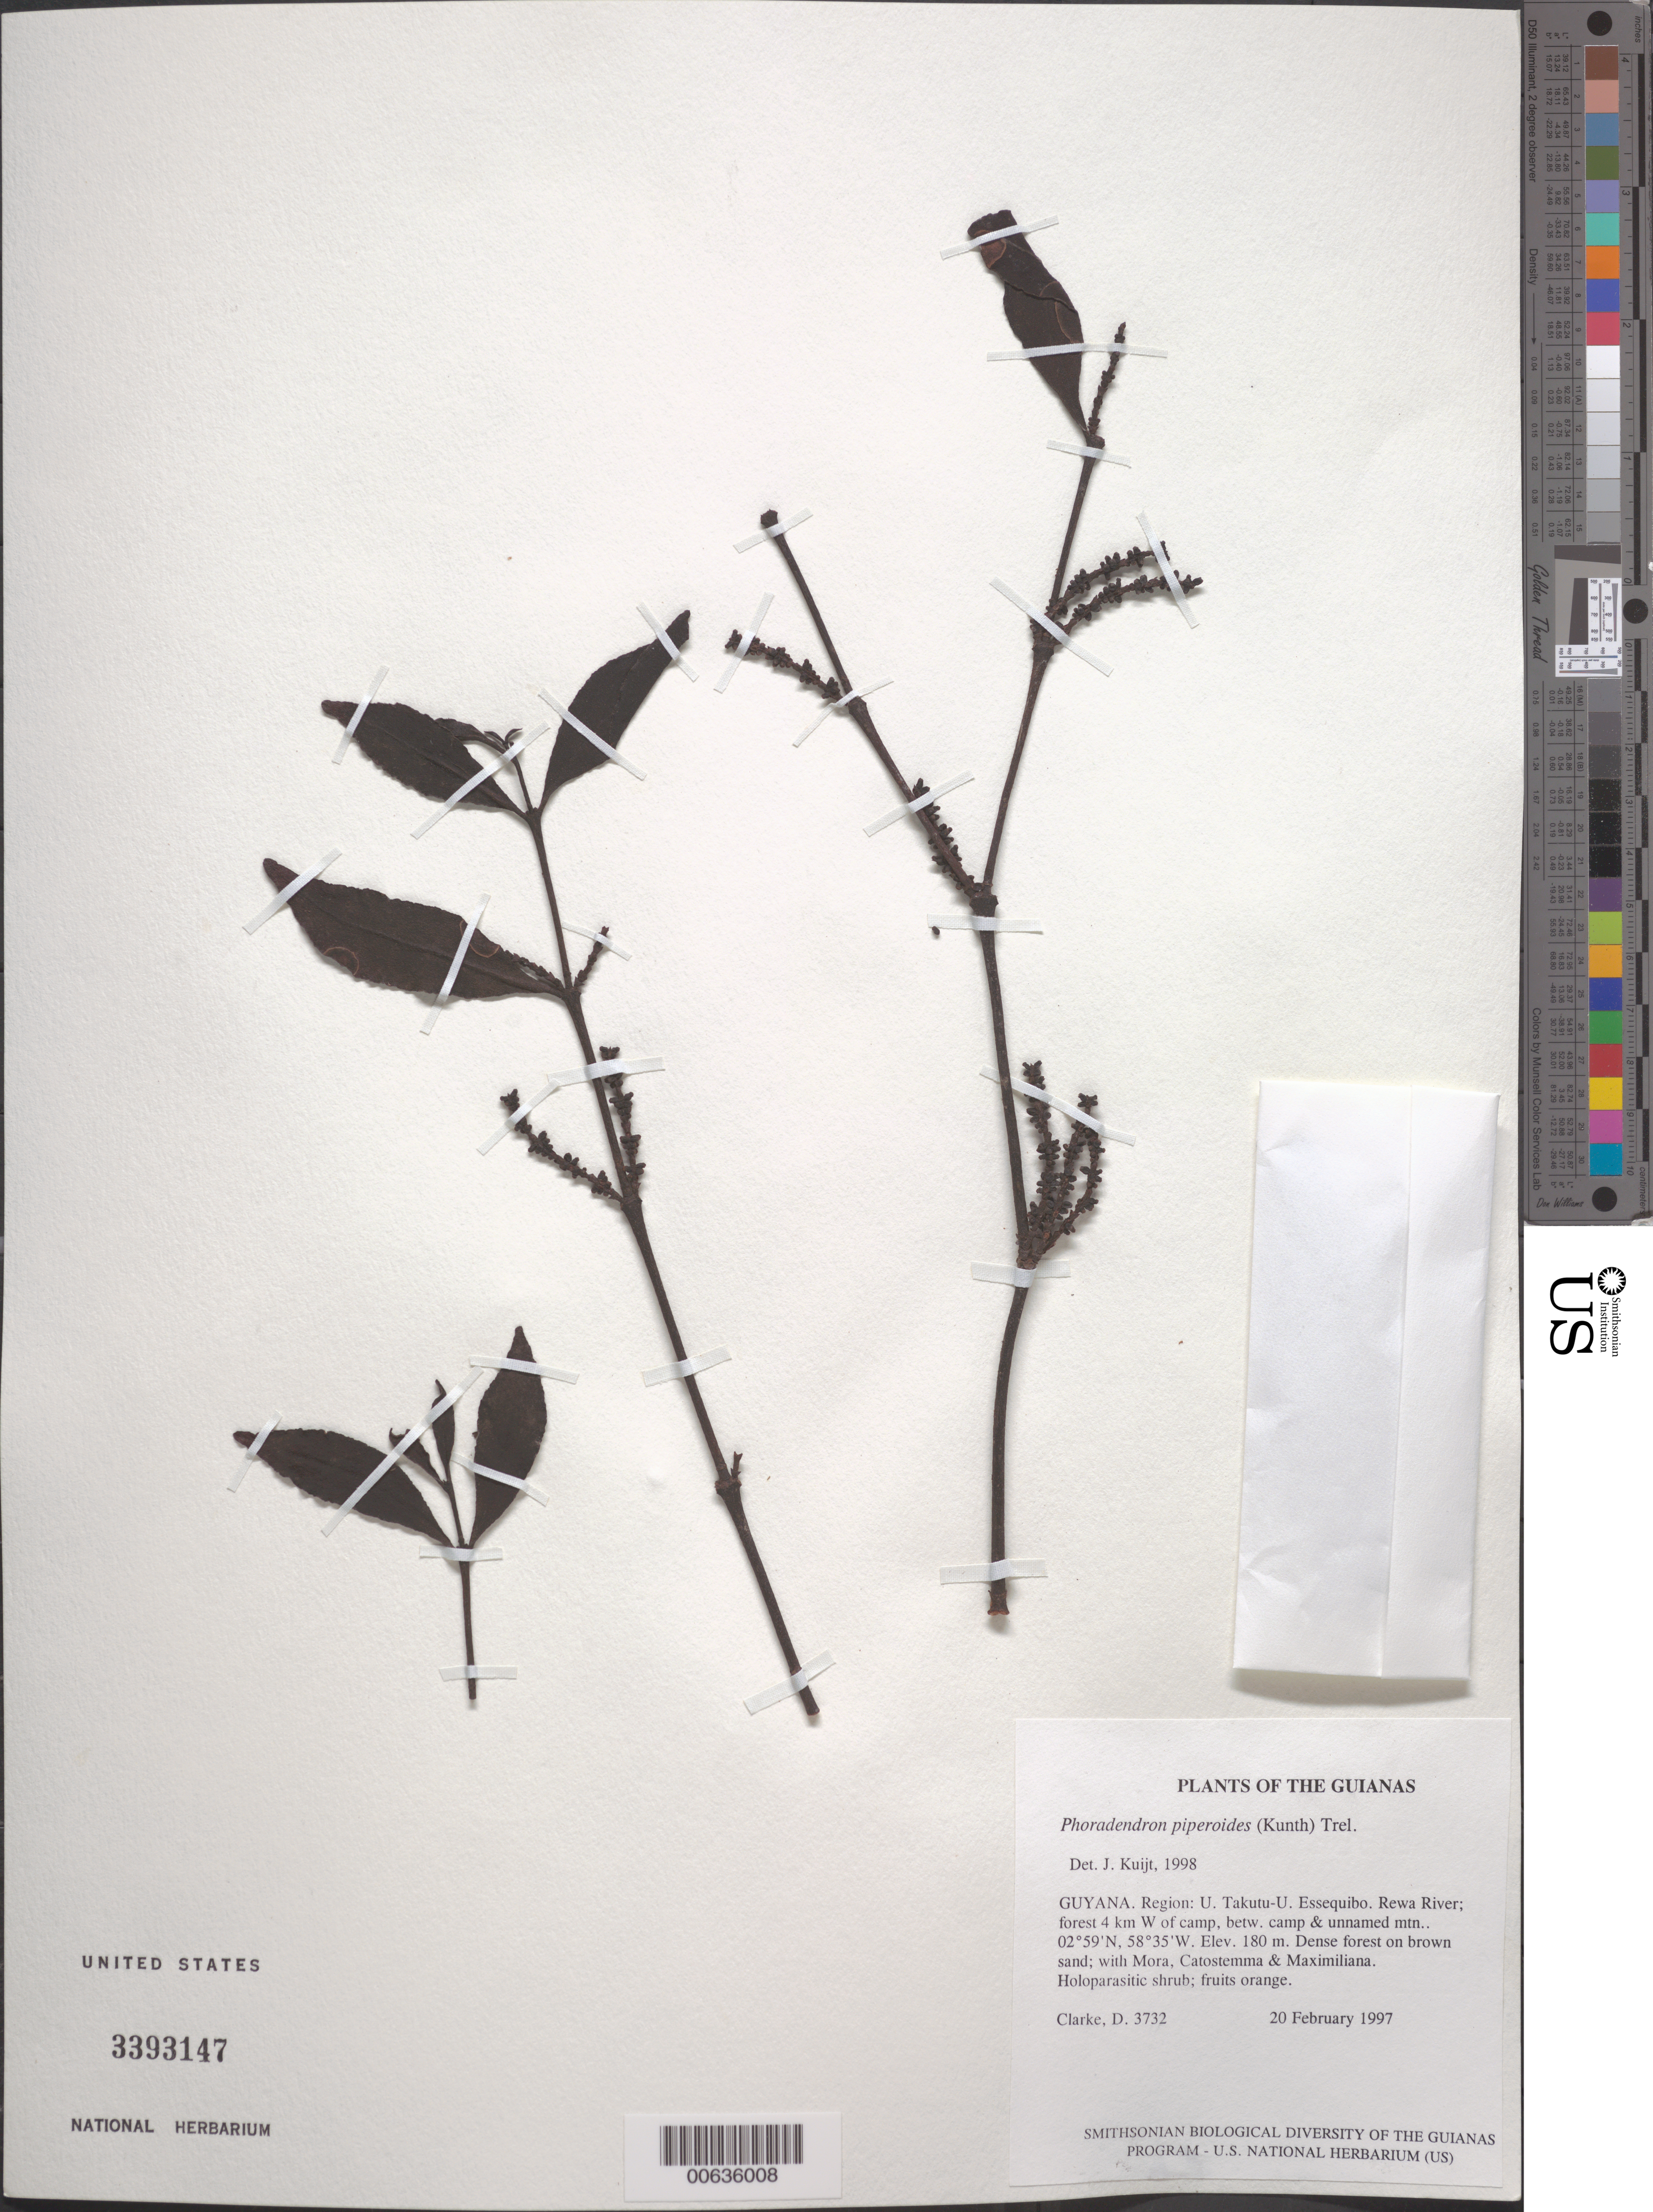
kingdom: Plantae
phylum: Tracheophyta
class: Magnoliopsida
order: Santalales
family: Viscaceae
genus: Phoradendron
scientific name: Phoradendron piperoides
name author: (Kunth) Trel.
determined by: Kuijt, Job, (CANADA)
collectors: H. D. Clarke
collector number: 3732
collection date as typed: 20 February 1997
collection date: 1997-02-20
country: Guyana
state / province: U. Takutu-U. Essequibo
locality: Rewa River; summit of unnamed mtn., 5.6 km W of camp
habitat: Scrub forest on granite, with Clusia, Erythroxylum & Mimosa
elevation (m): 180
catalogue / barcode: US 3393147